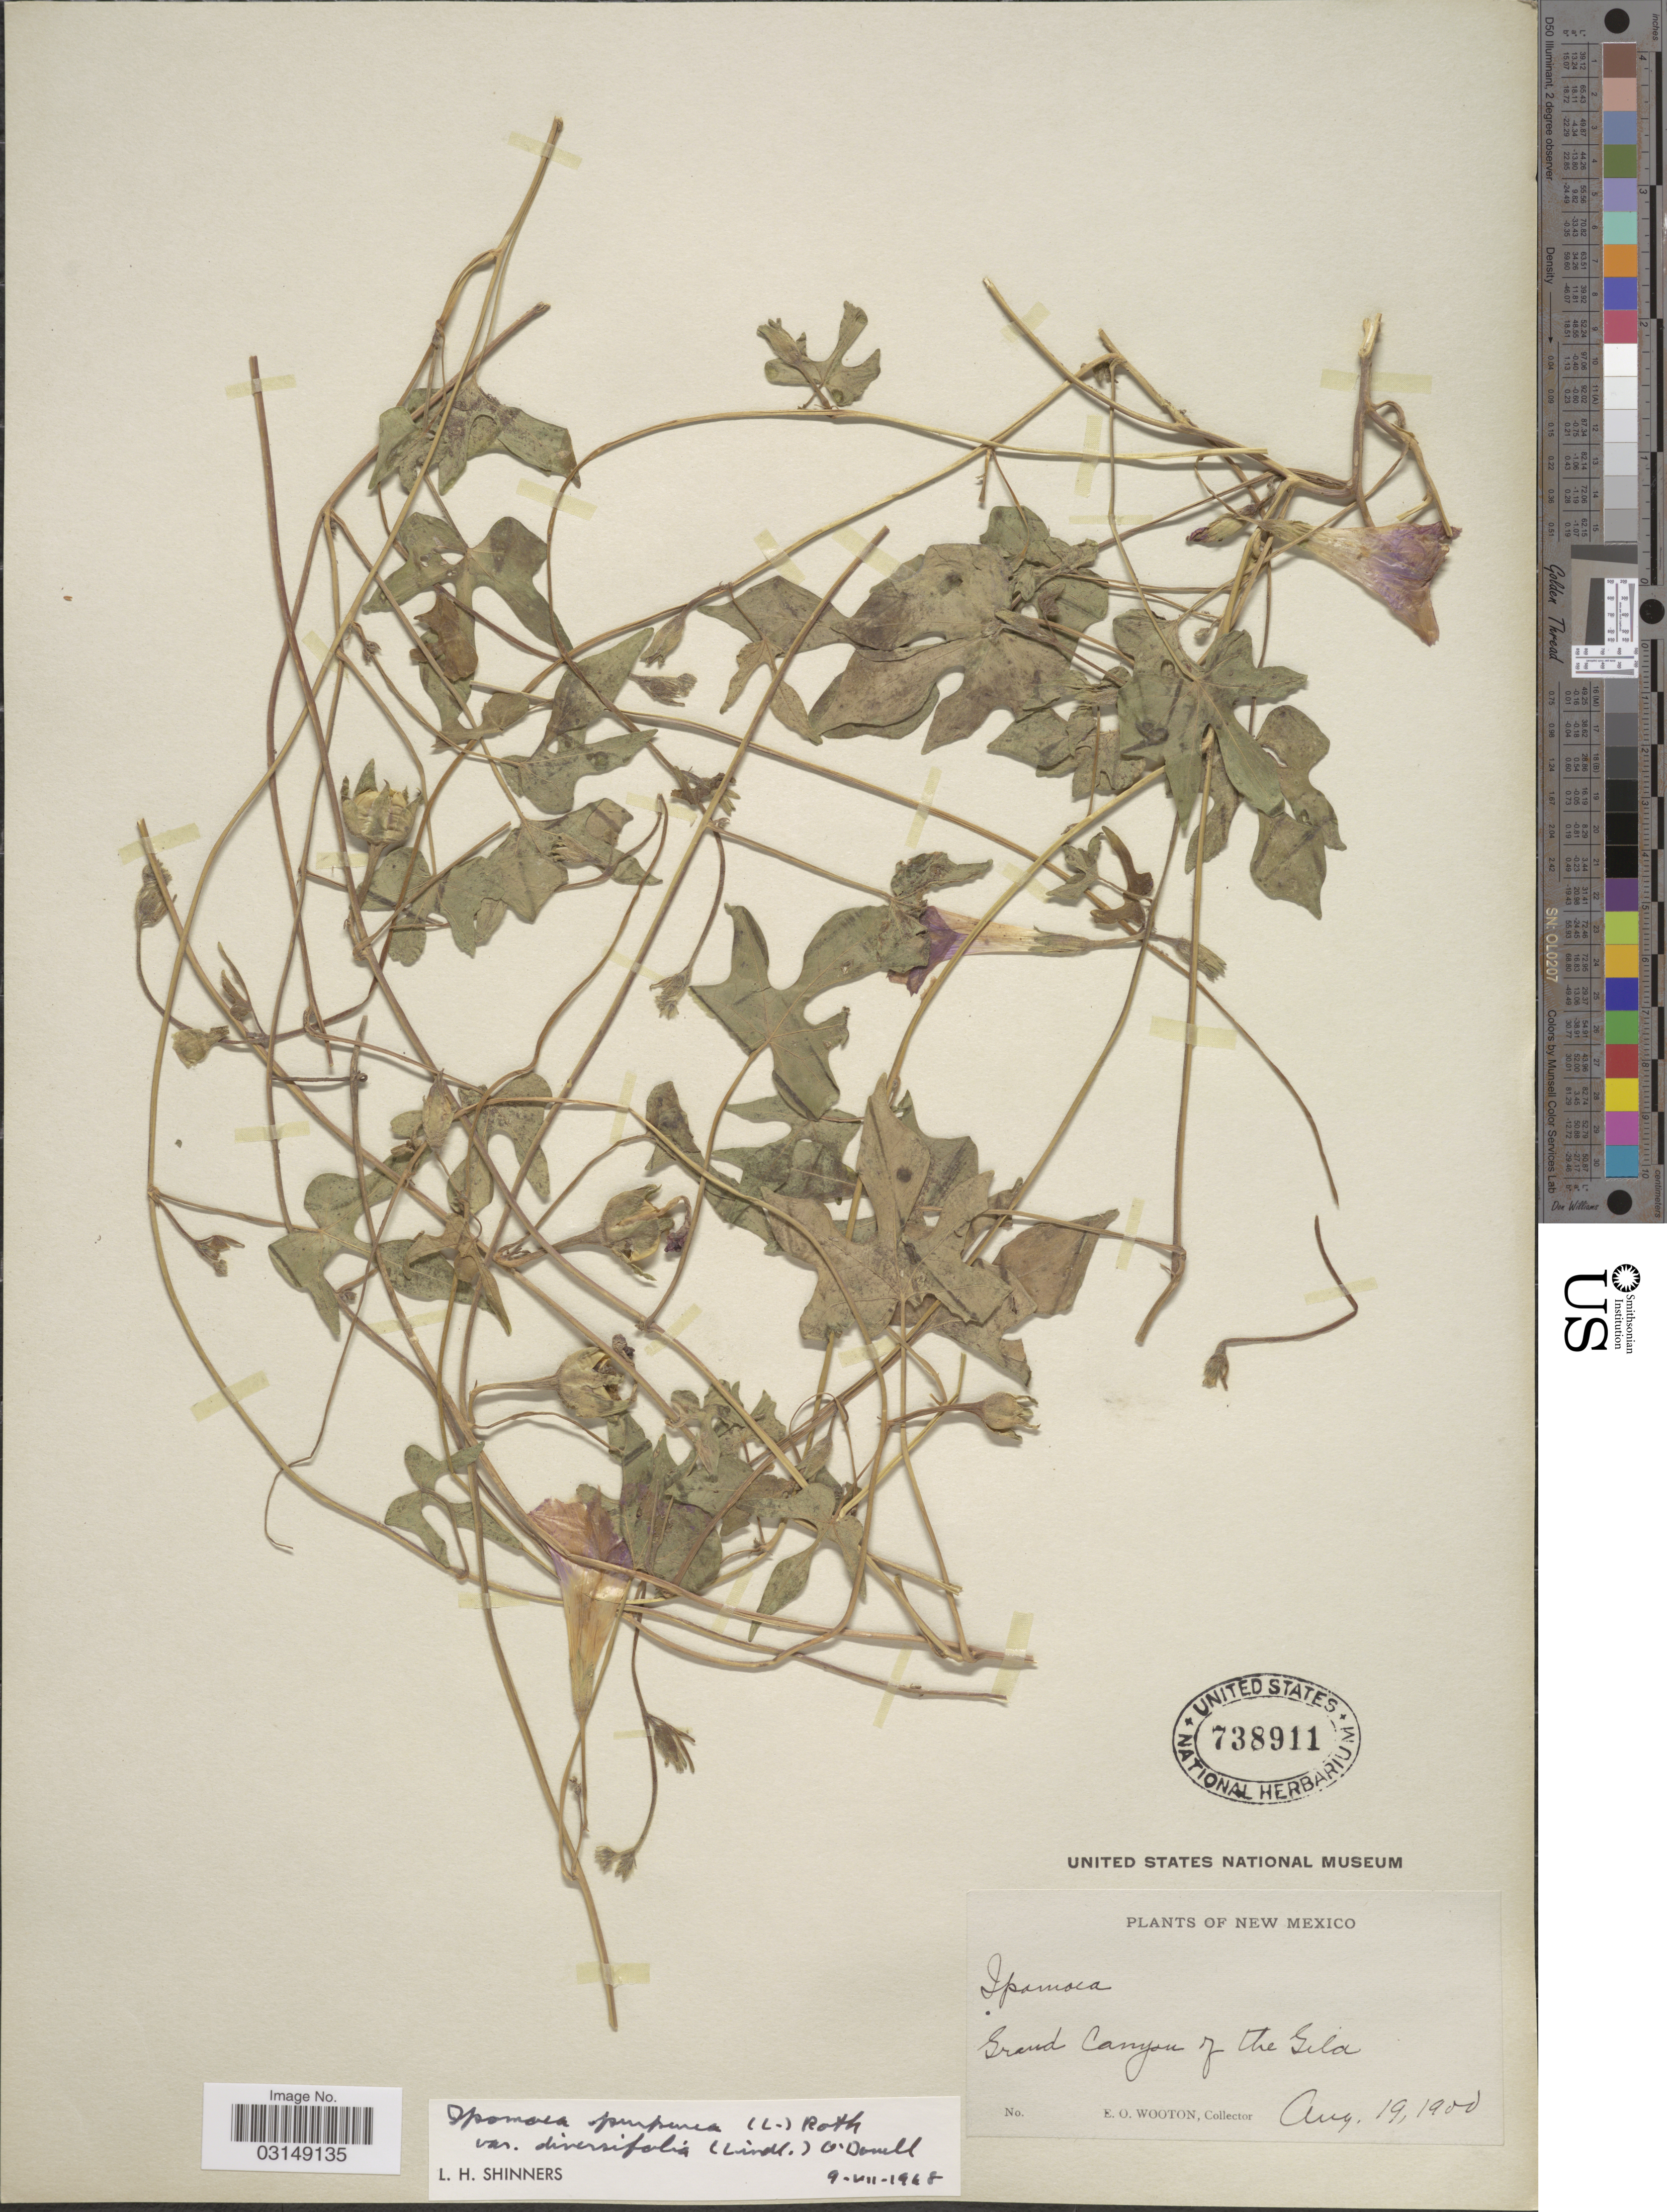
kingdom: Plantae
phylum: Tracheophyta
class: Magnoliopsida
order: Solanales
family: Convolvulaceae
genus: Ipomoea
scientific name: Ipomoea purpurea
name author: (L.) Roth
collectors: E. O. Wooton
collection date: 1900-08-19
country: United States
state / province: New Mexico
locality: Grand Canyon of the Gila.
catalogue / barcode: US 738911